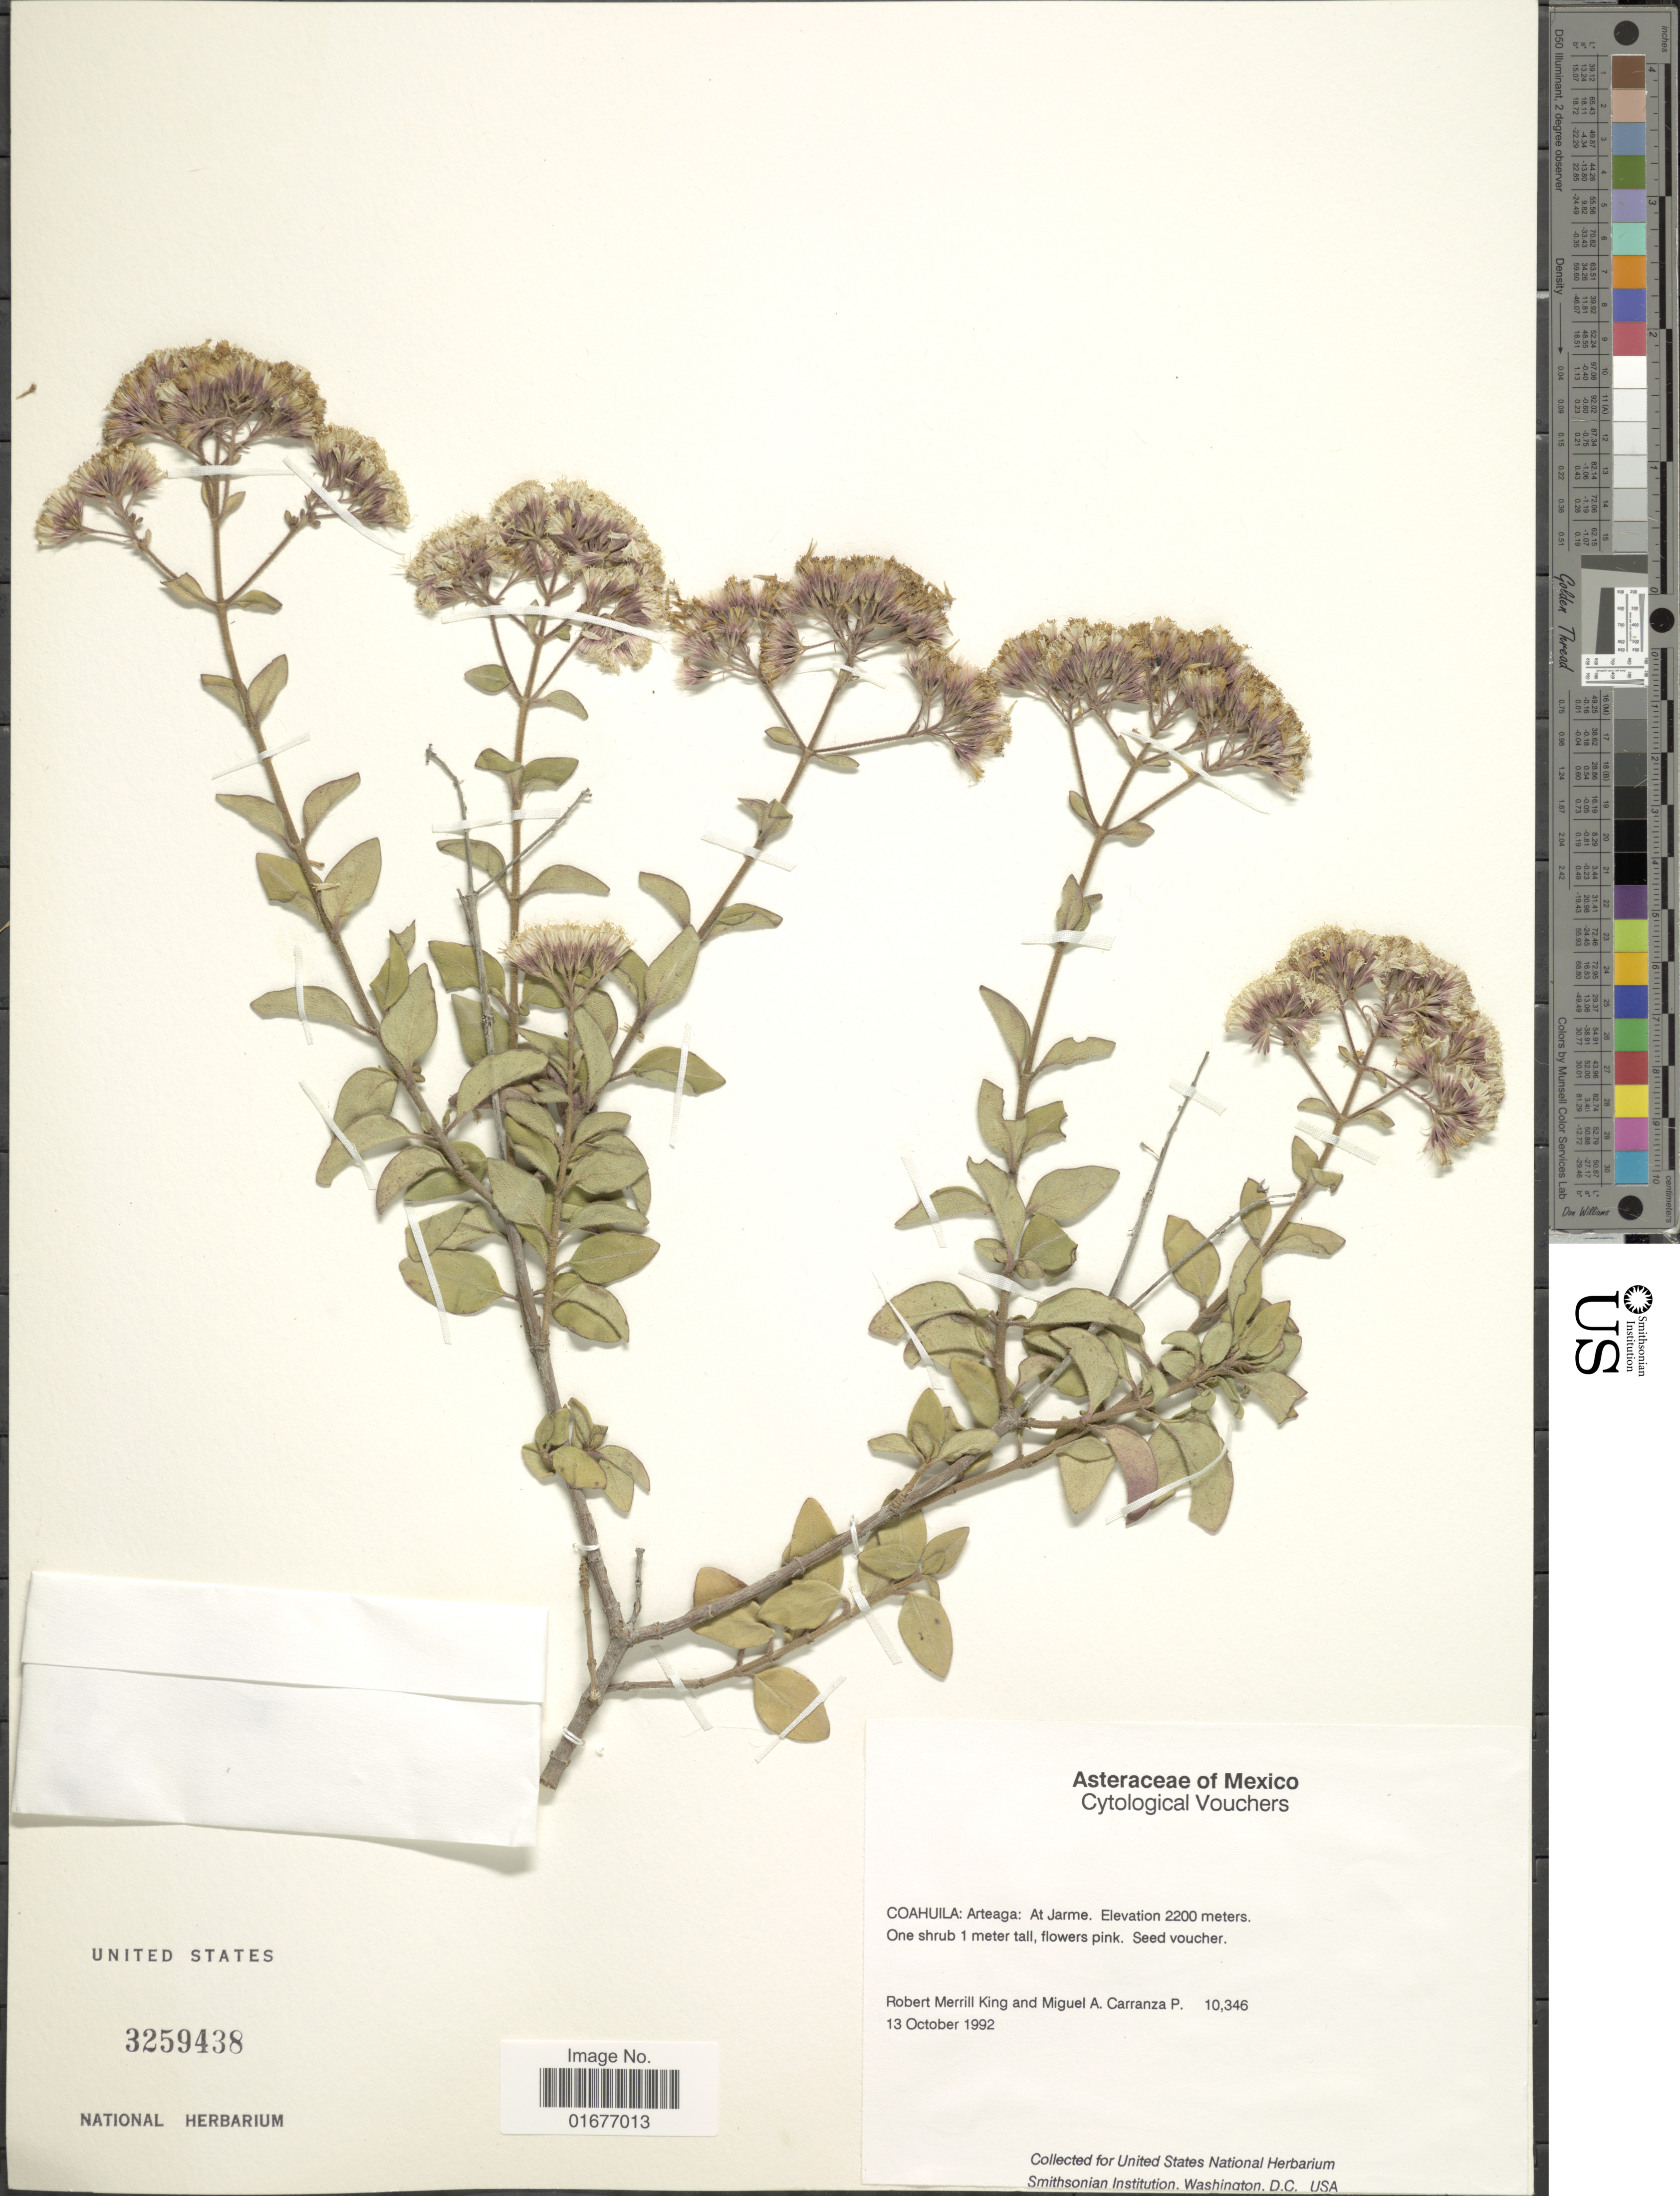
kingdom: Plantae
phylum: Tracheophyta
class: Magnoliopsida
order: Asterales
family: Asteraceae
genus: Ageratina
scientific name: Ageratina sp.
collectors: R. M. King & M. Carranza P.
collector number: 10346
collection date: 1992-10-13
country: Mexico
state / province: Coahuila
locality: Arteaga; At Jarme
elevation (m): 2200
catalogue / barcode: US 3259438